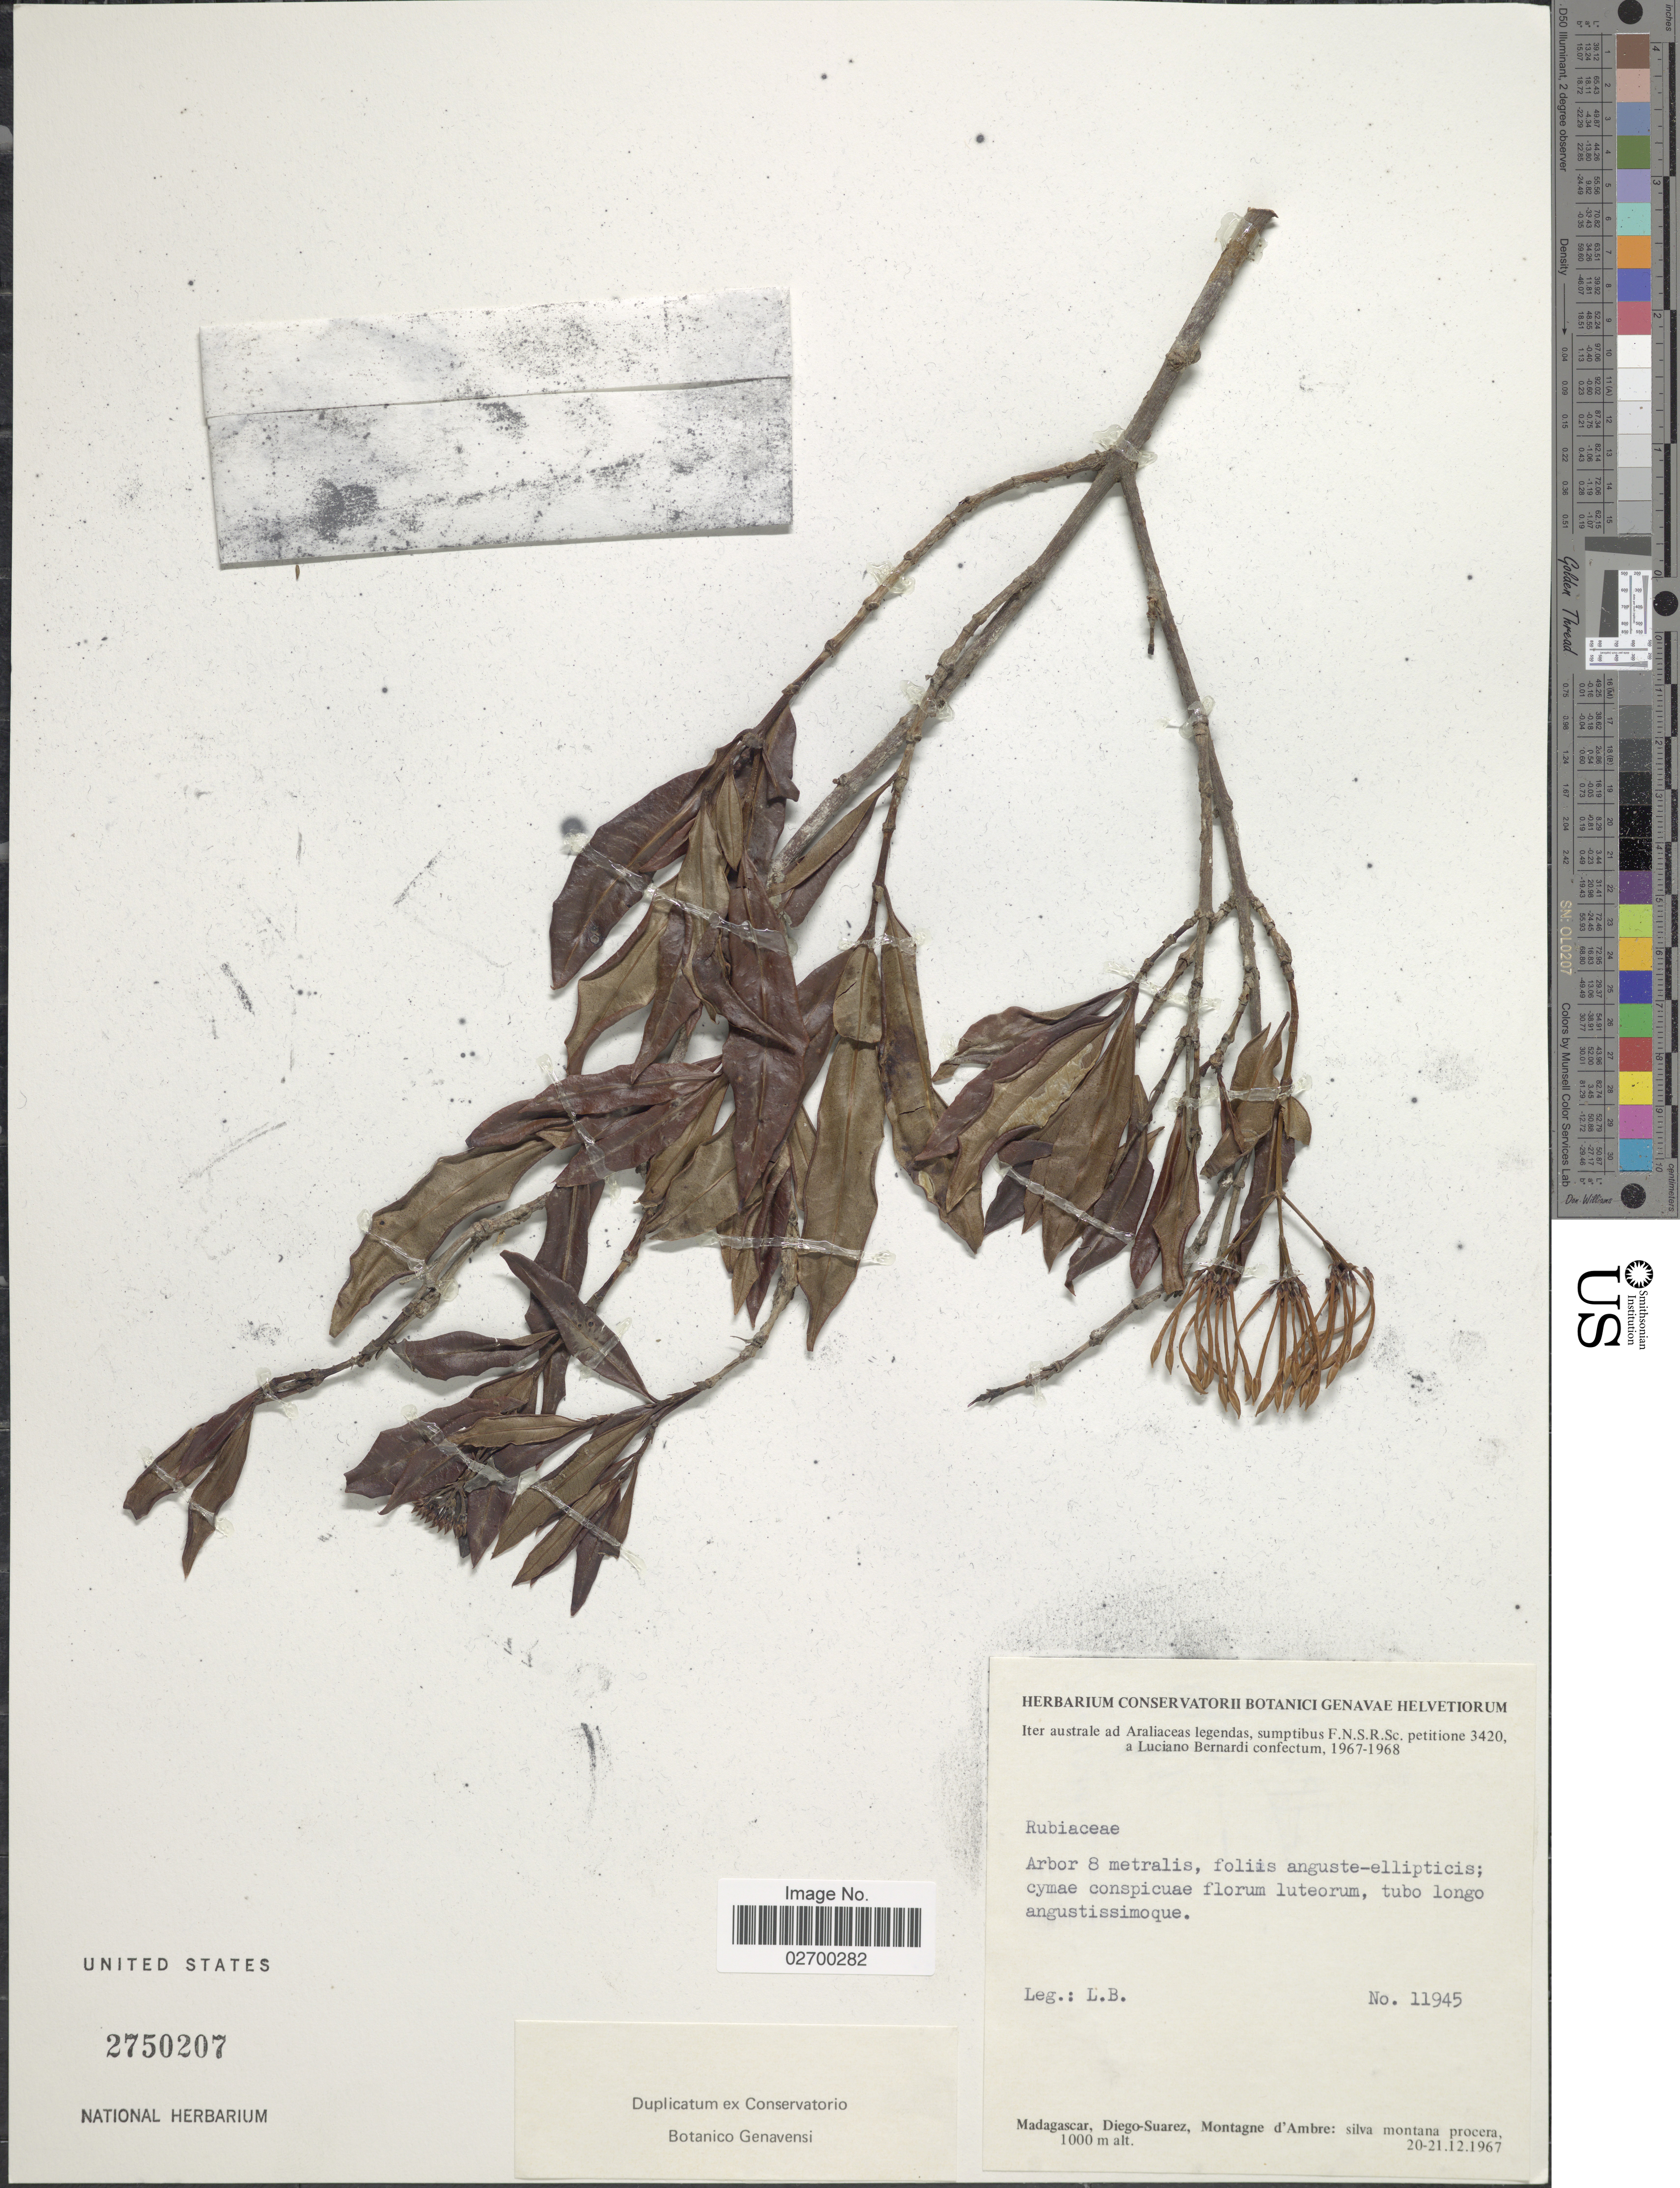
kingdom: Plantae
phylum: Tracheophyta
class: Magnoliopsida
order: Gentianales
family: Rubiaceae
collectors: L. Bernardi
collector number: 11945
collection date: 1967-12-20/1967-12-21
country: Madagascar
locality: Diego-Suarez, Montagne d'Ambre: silva montana procera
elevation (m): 1000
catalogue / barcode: US 2750207